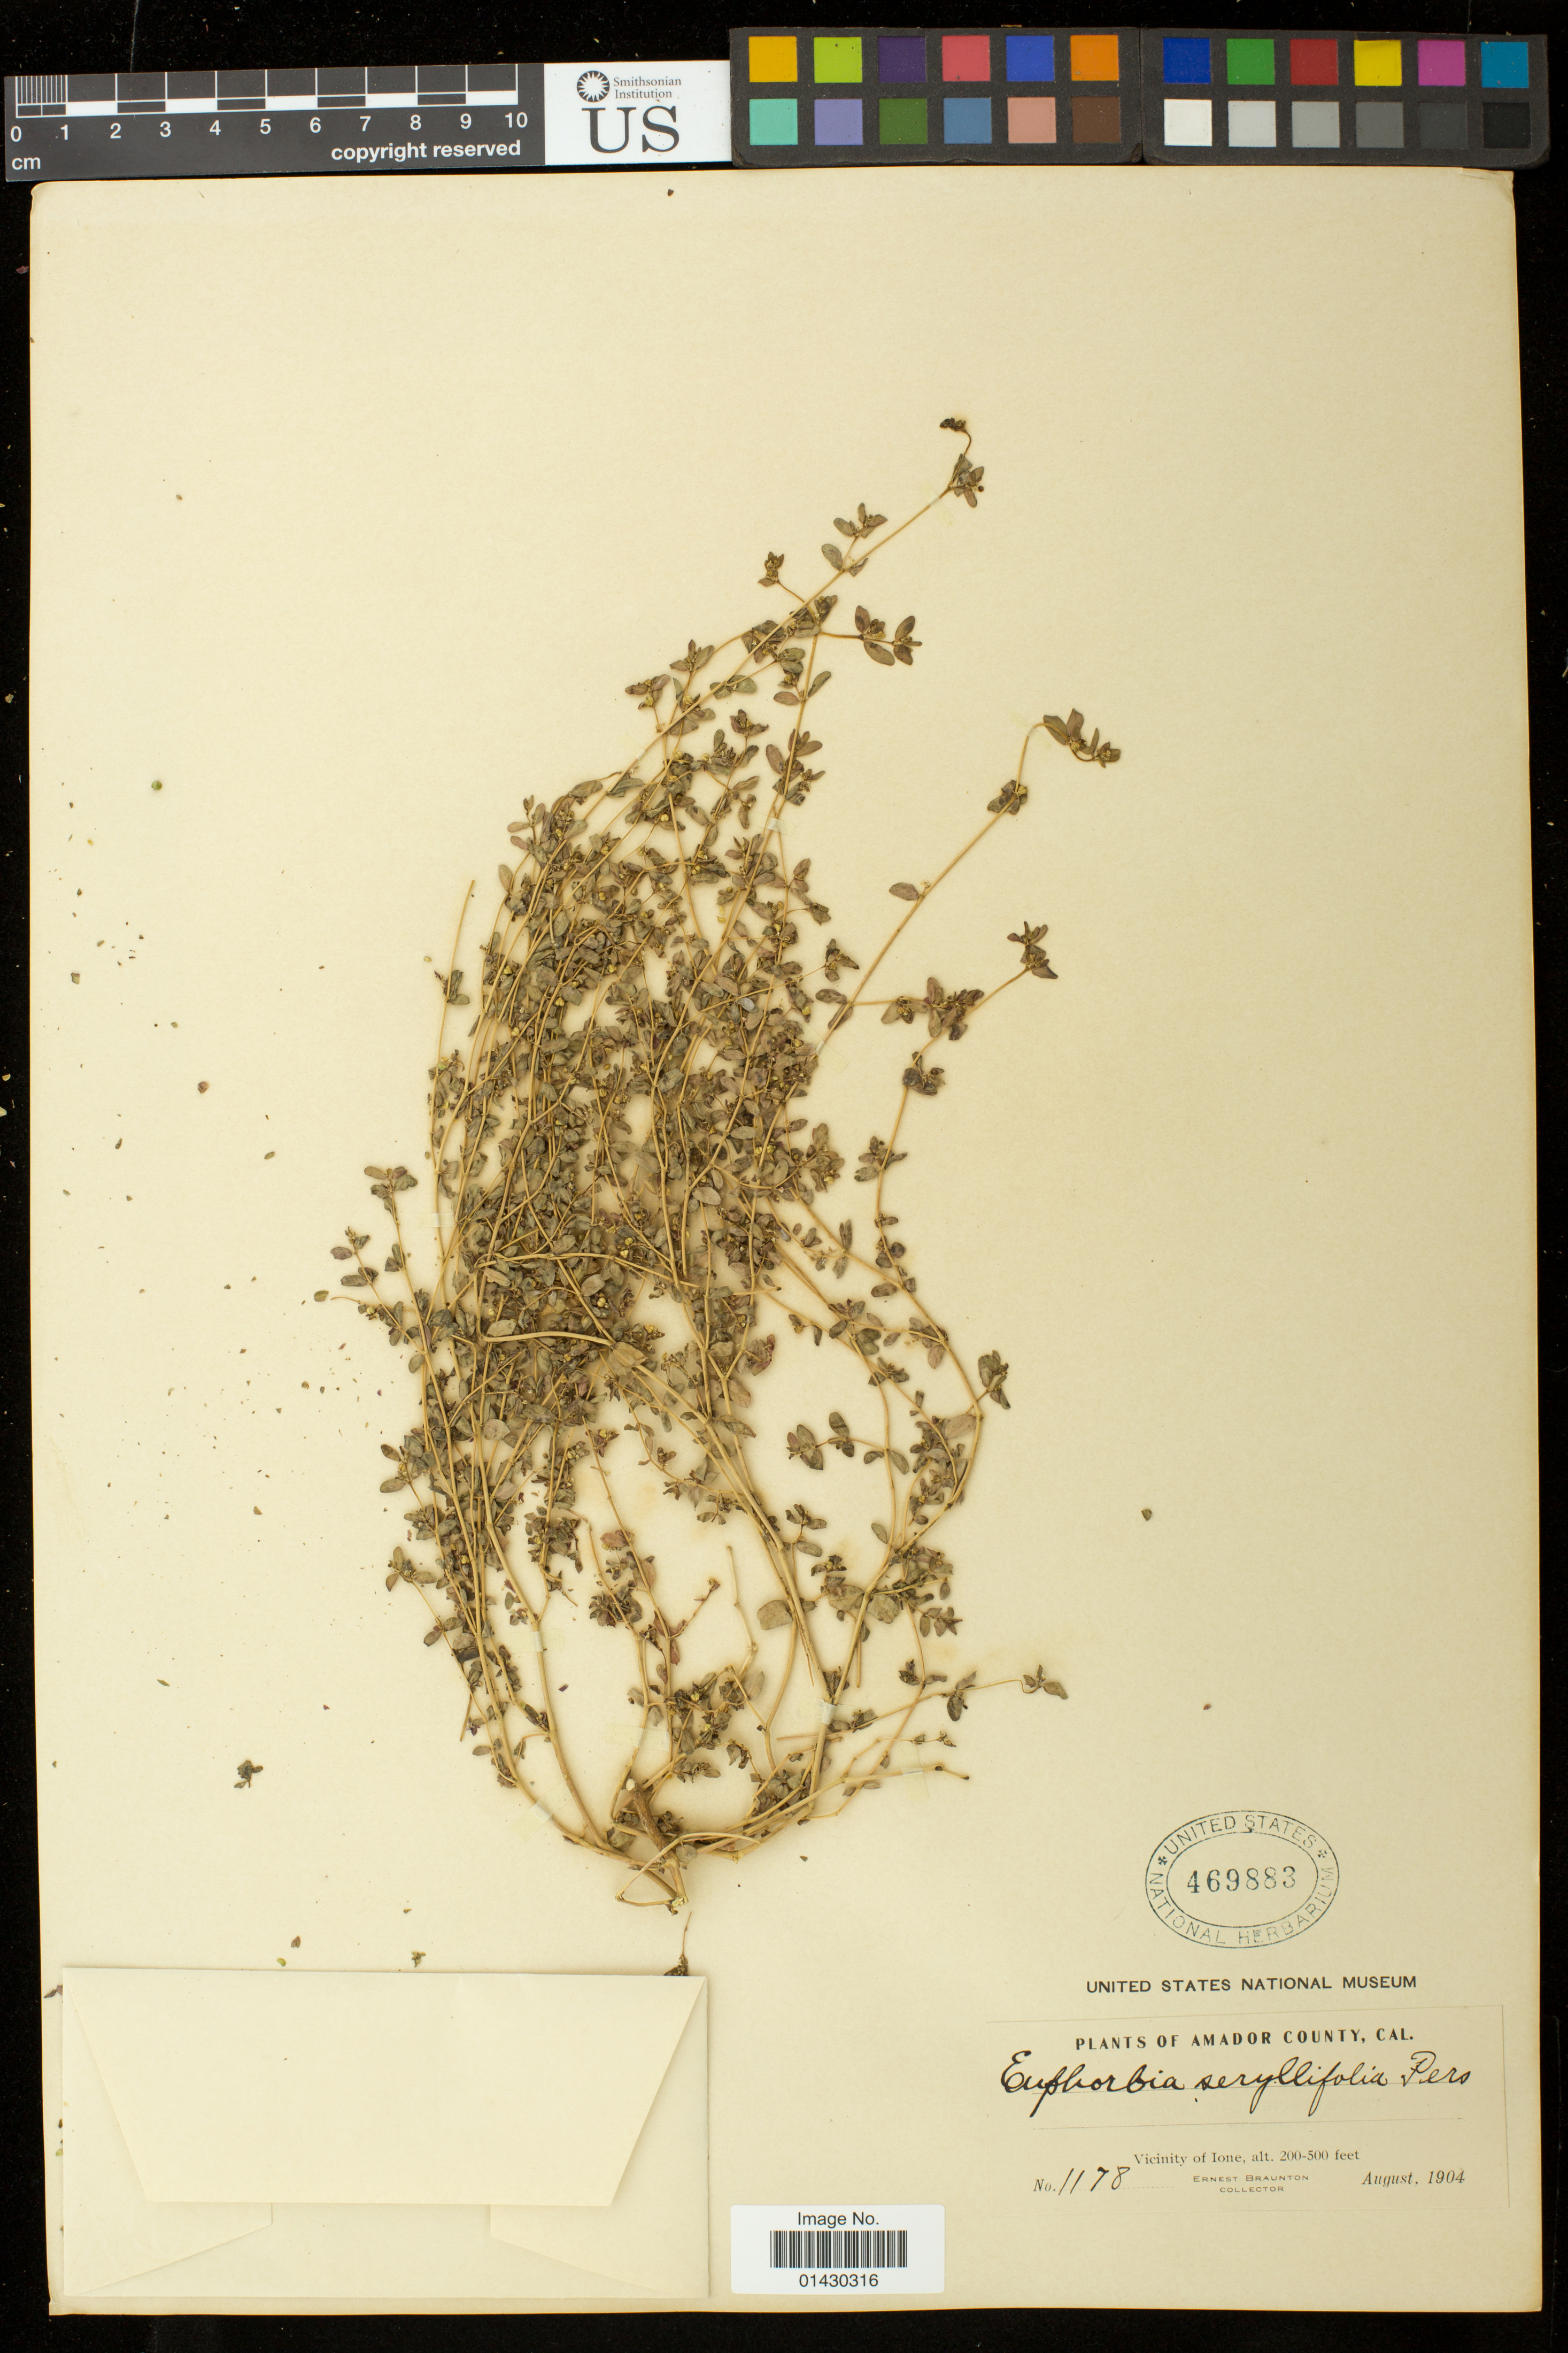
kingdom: Plantae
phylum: Tracheophyta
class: Magnoliopsida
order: Malpighiales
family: Euphorbiaceae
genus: Euphorbia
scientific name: Euphorbia serpillifolia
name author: Pers.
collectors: E. Braunton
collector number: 1178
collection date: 1904-08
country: United States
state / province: California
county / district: Amador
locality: Vicinity of Ione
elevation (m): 61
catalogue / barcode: US 469883